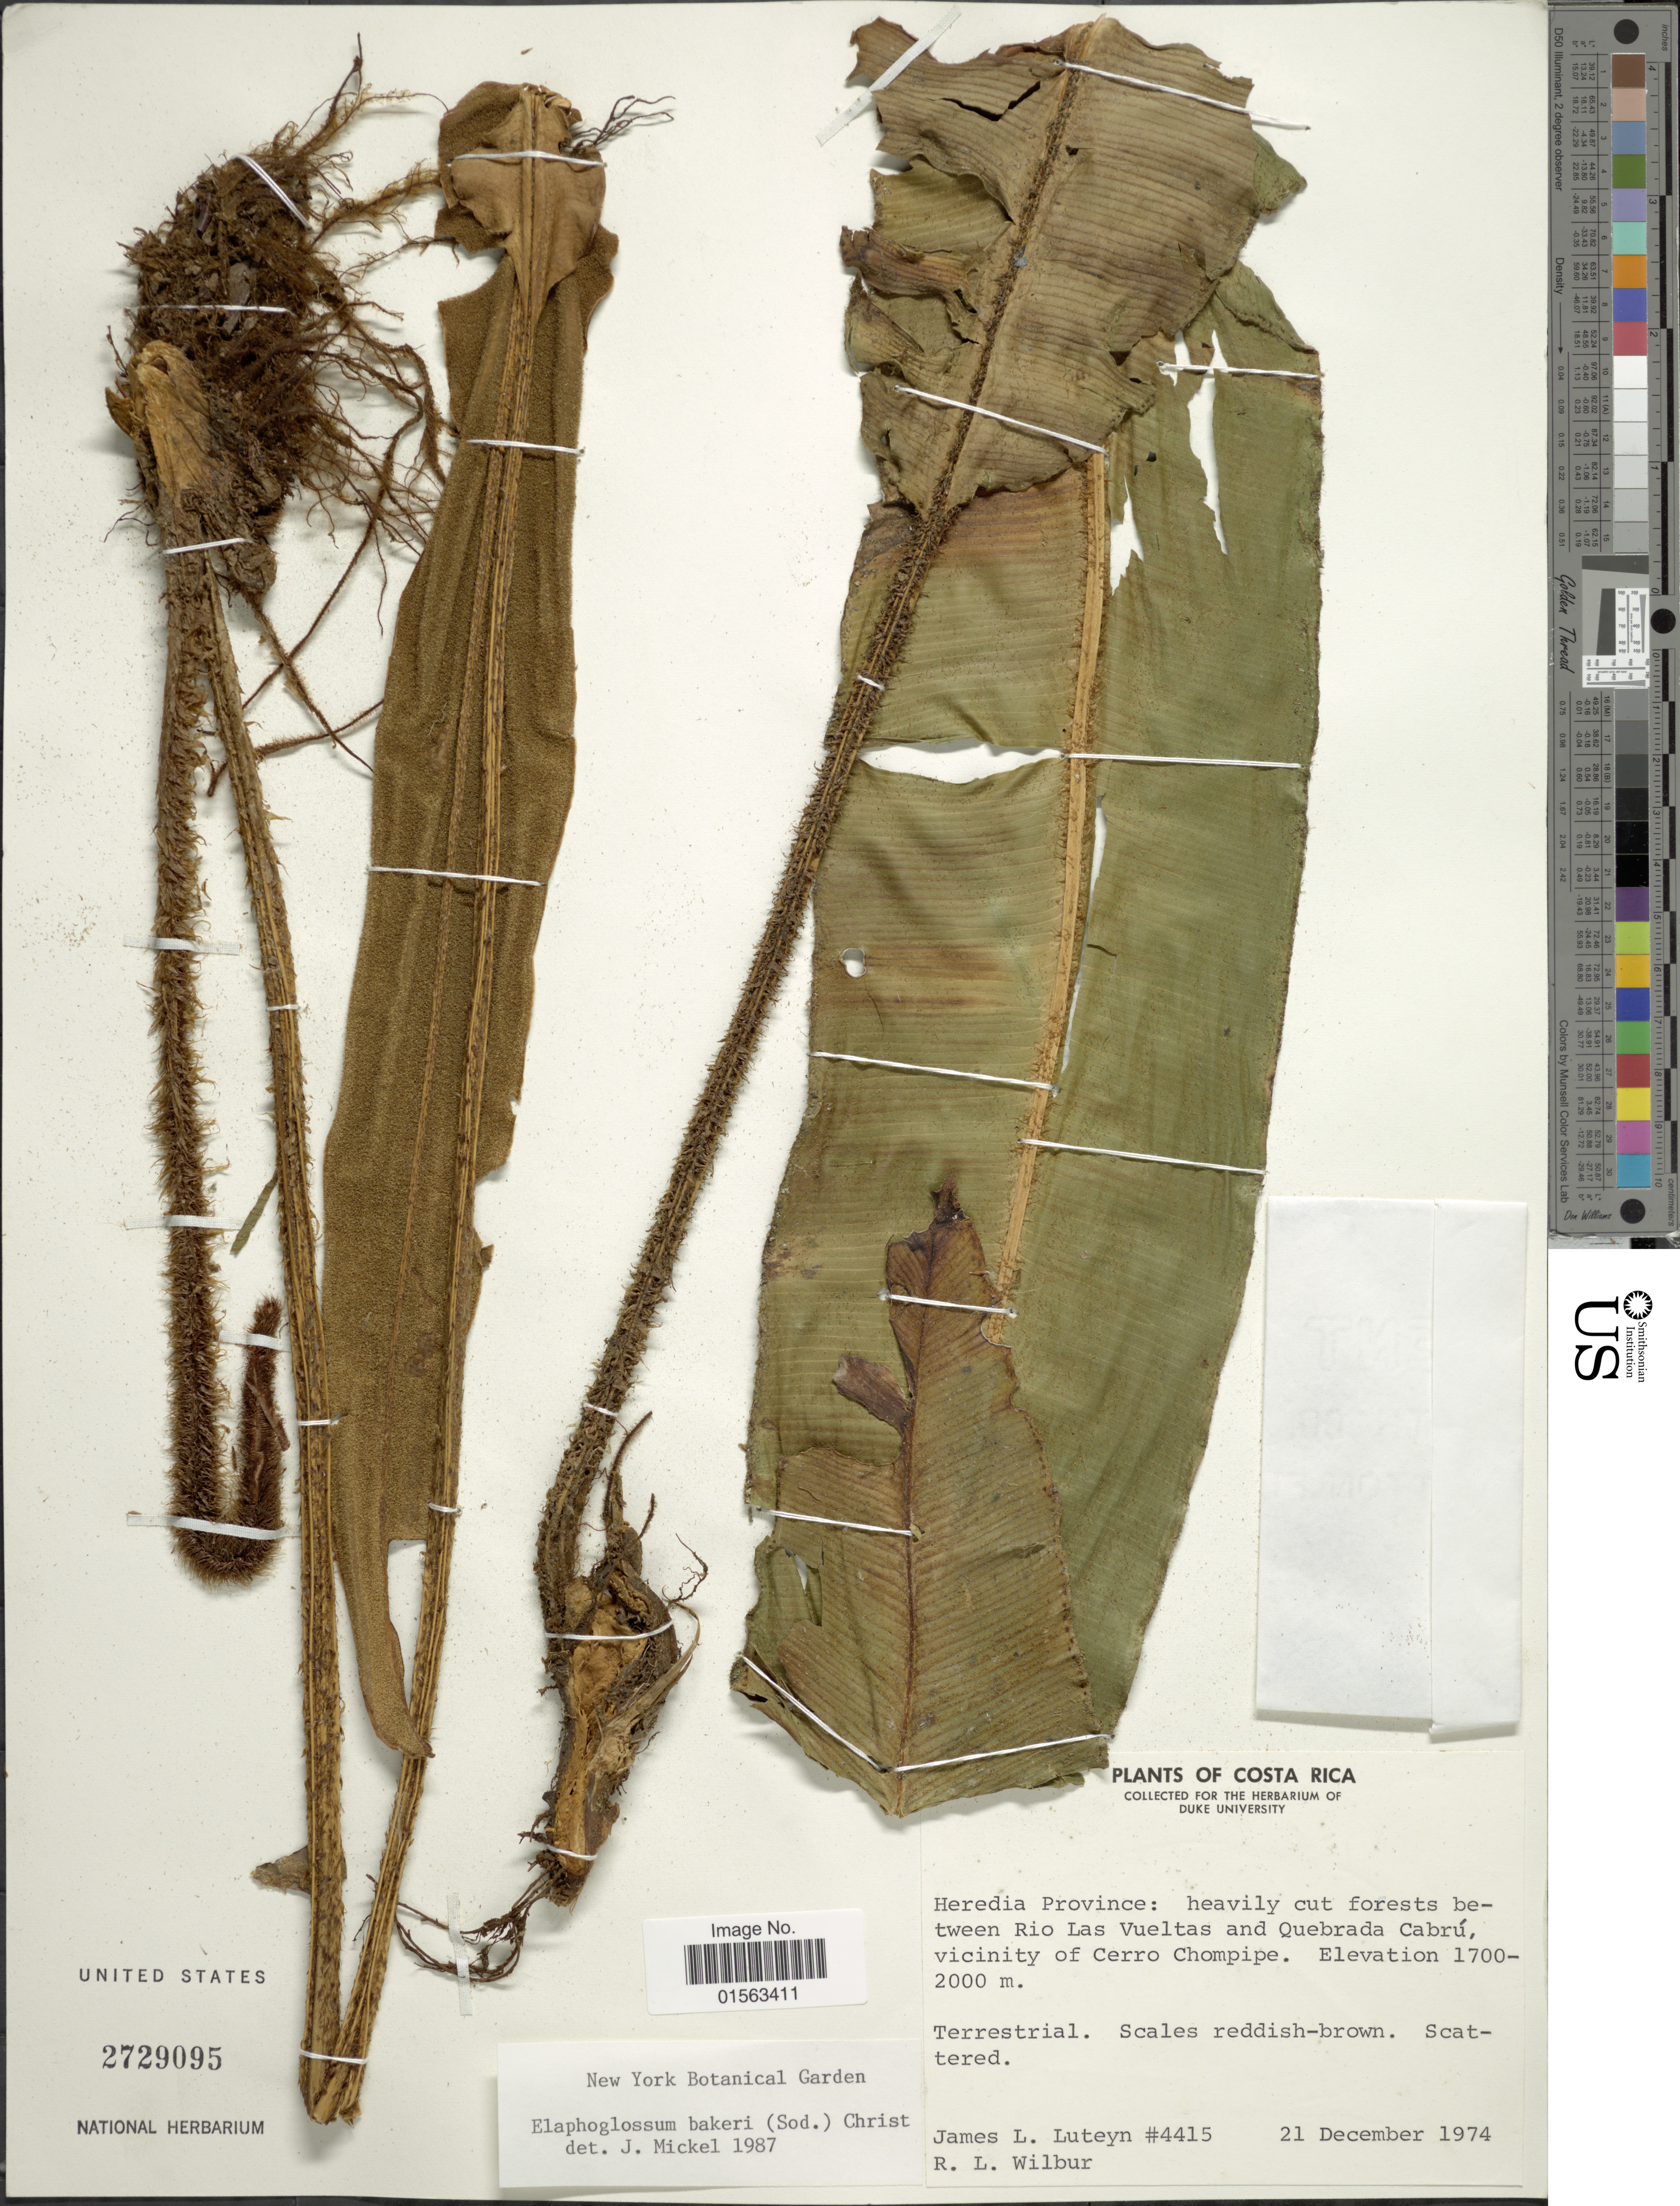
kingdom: Plantae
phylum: Tracheophyta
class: Polypodiopsida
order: Polypodiales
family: Dryopteridaceae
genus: Elaphoglossum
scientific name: Elaphoglossum bakeri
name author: (Sodiro) Christ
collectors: J. L. Luteyn & R. L. Wilbur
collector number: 4415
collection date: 1974-12-21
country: Costa Rica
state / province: Heredia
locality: Heredia Province: heavily cut forest between Rio Las Vueltas and Quebrada Cabru, vicinity of Cerro Chompipe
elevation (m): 1700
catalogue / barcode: US 2729095